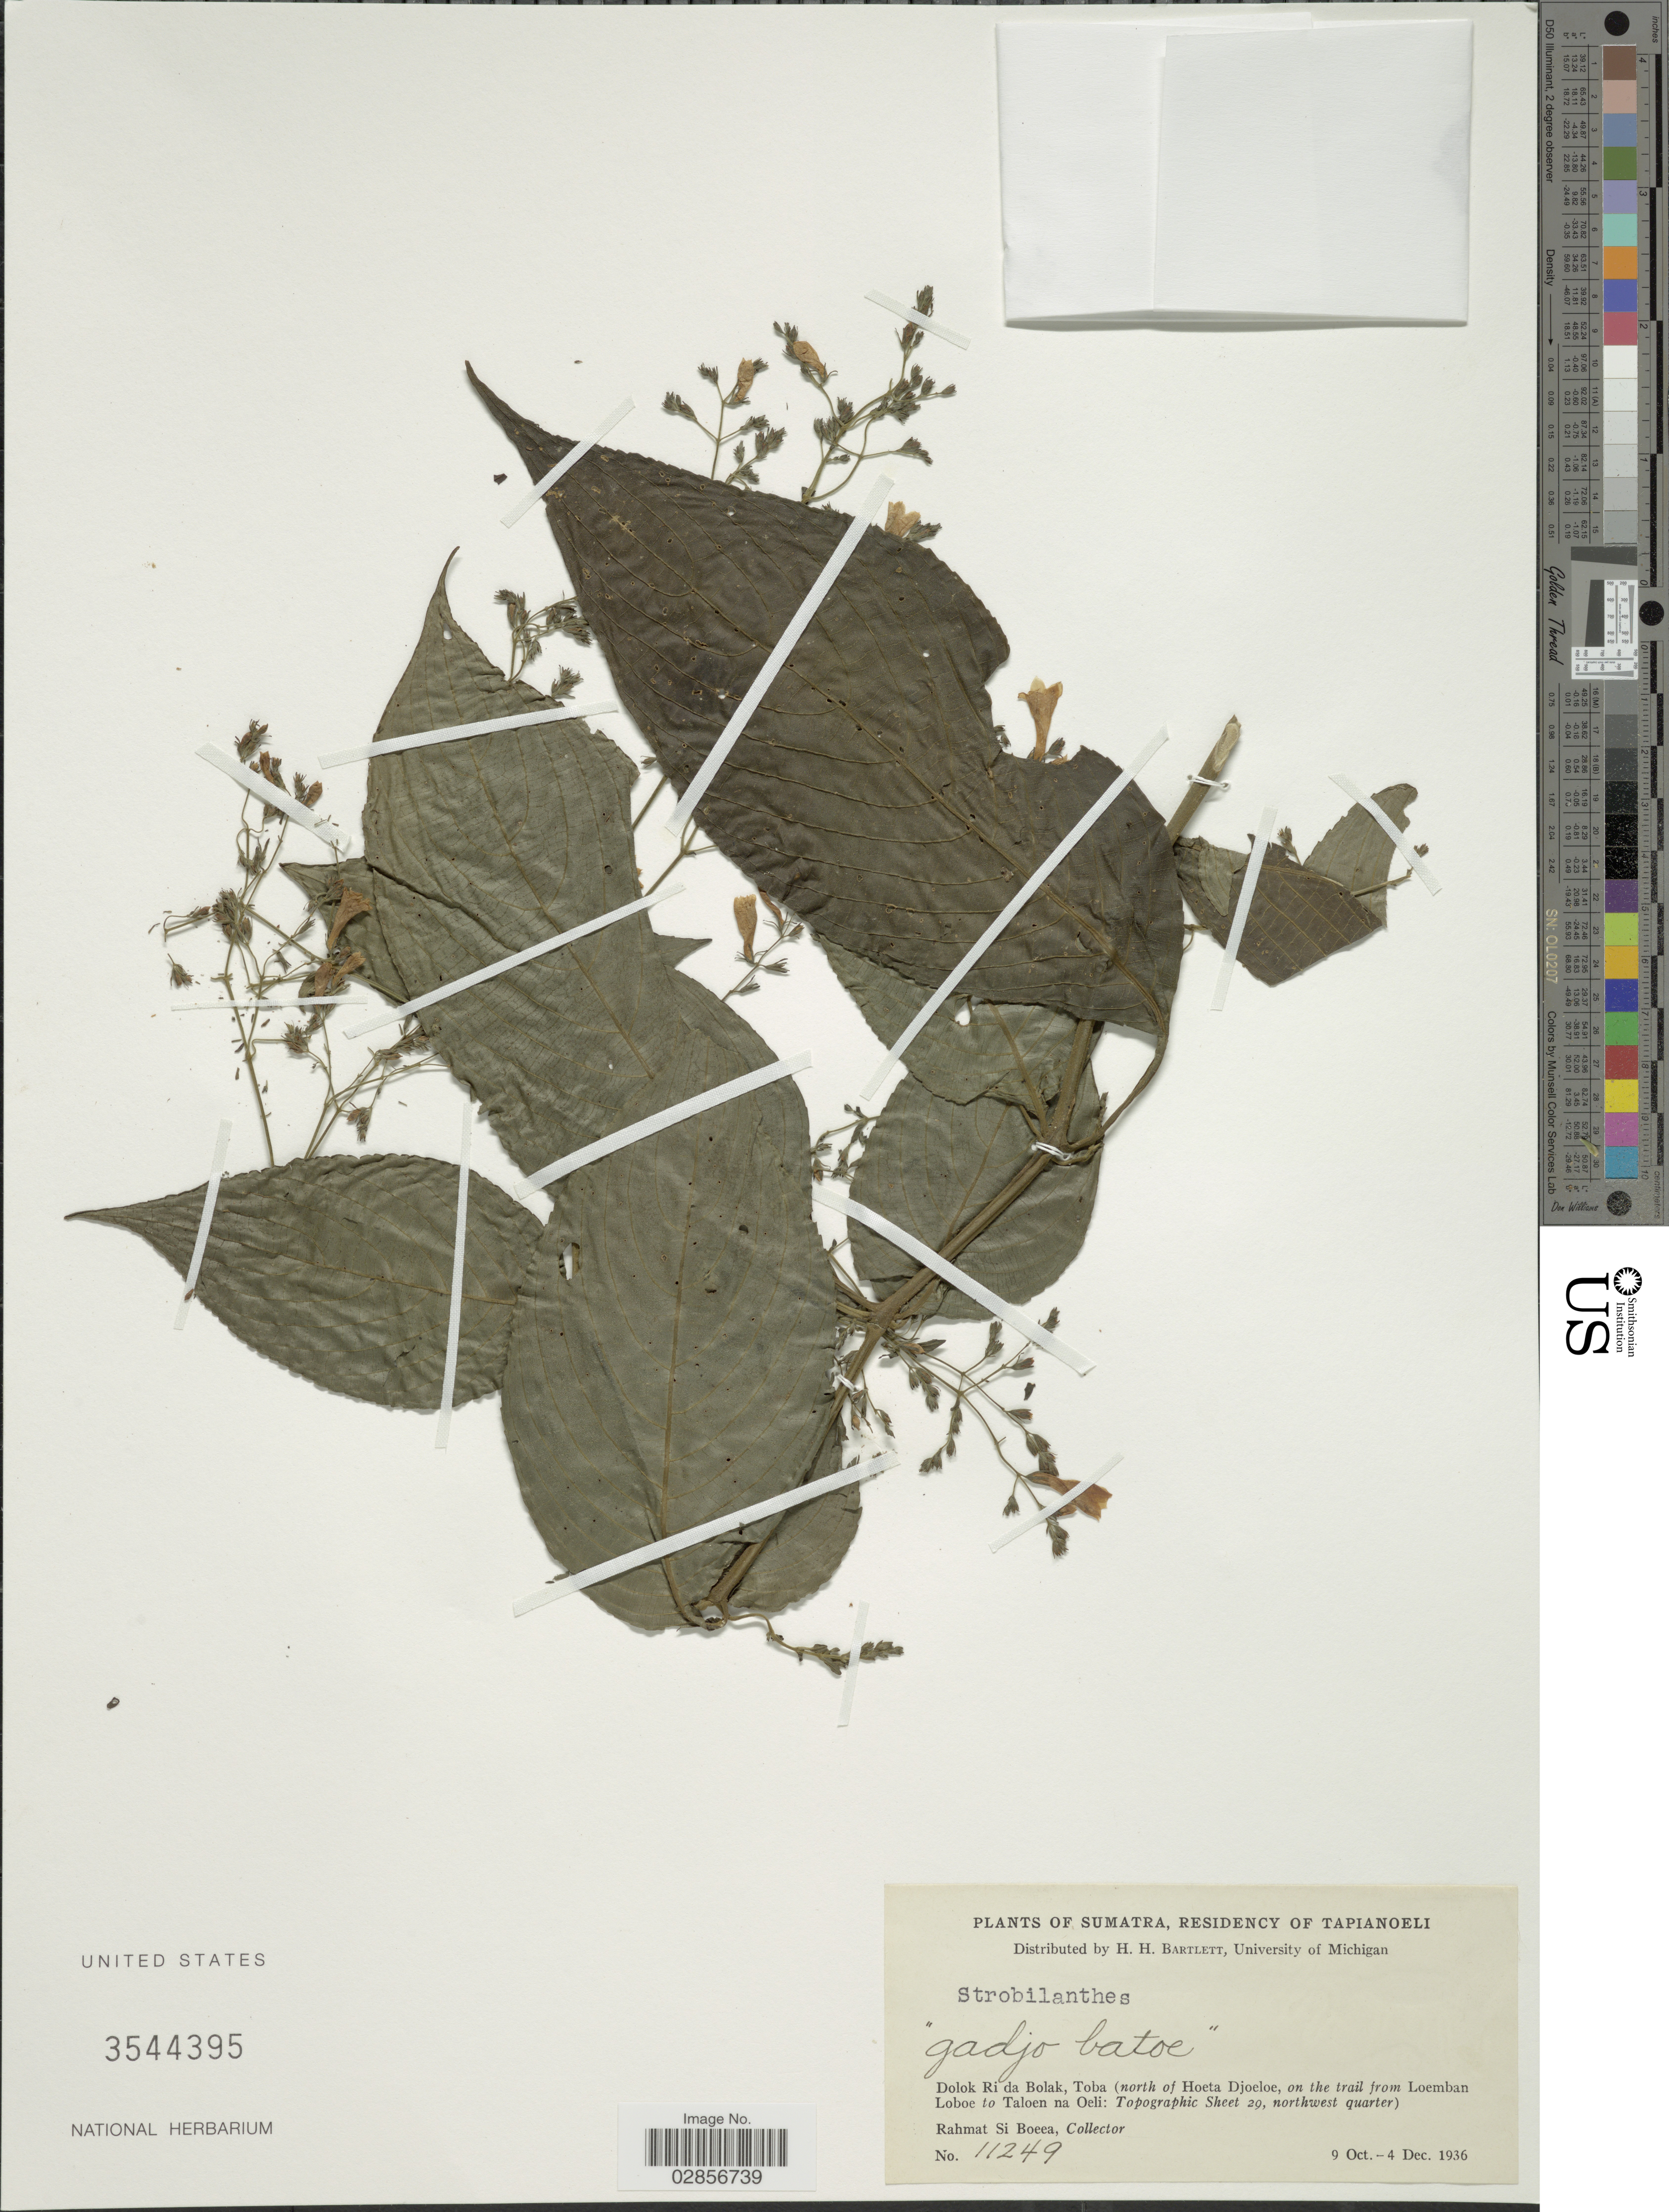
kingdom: Plantae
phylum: Tracheophyta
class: Magnoliopsida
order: Lamiales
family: Acanthaceae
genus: Strobilanthes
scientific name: Strobilanthes sp.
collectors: Rahmat Si Boeea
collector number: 11249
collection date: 1936-10-09/1936-12-04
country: Indonesia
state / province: Sumatra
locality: Residency of Tapianoeli. Dolok Ri da Bolak, Toba (north of Hoeta Djoeloe, on the trail from Loemban Loboe to Taloen na Oeli: Topographic Sheet 29, northwest quarter).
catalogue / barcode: US 3544395